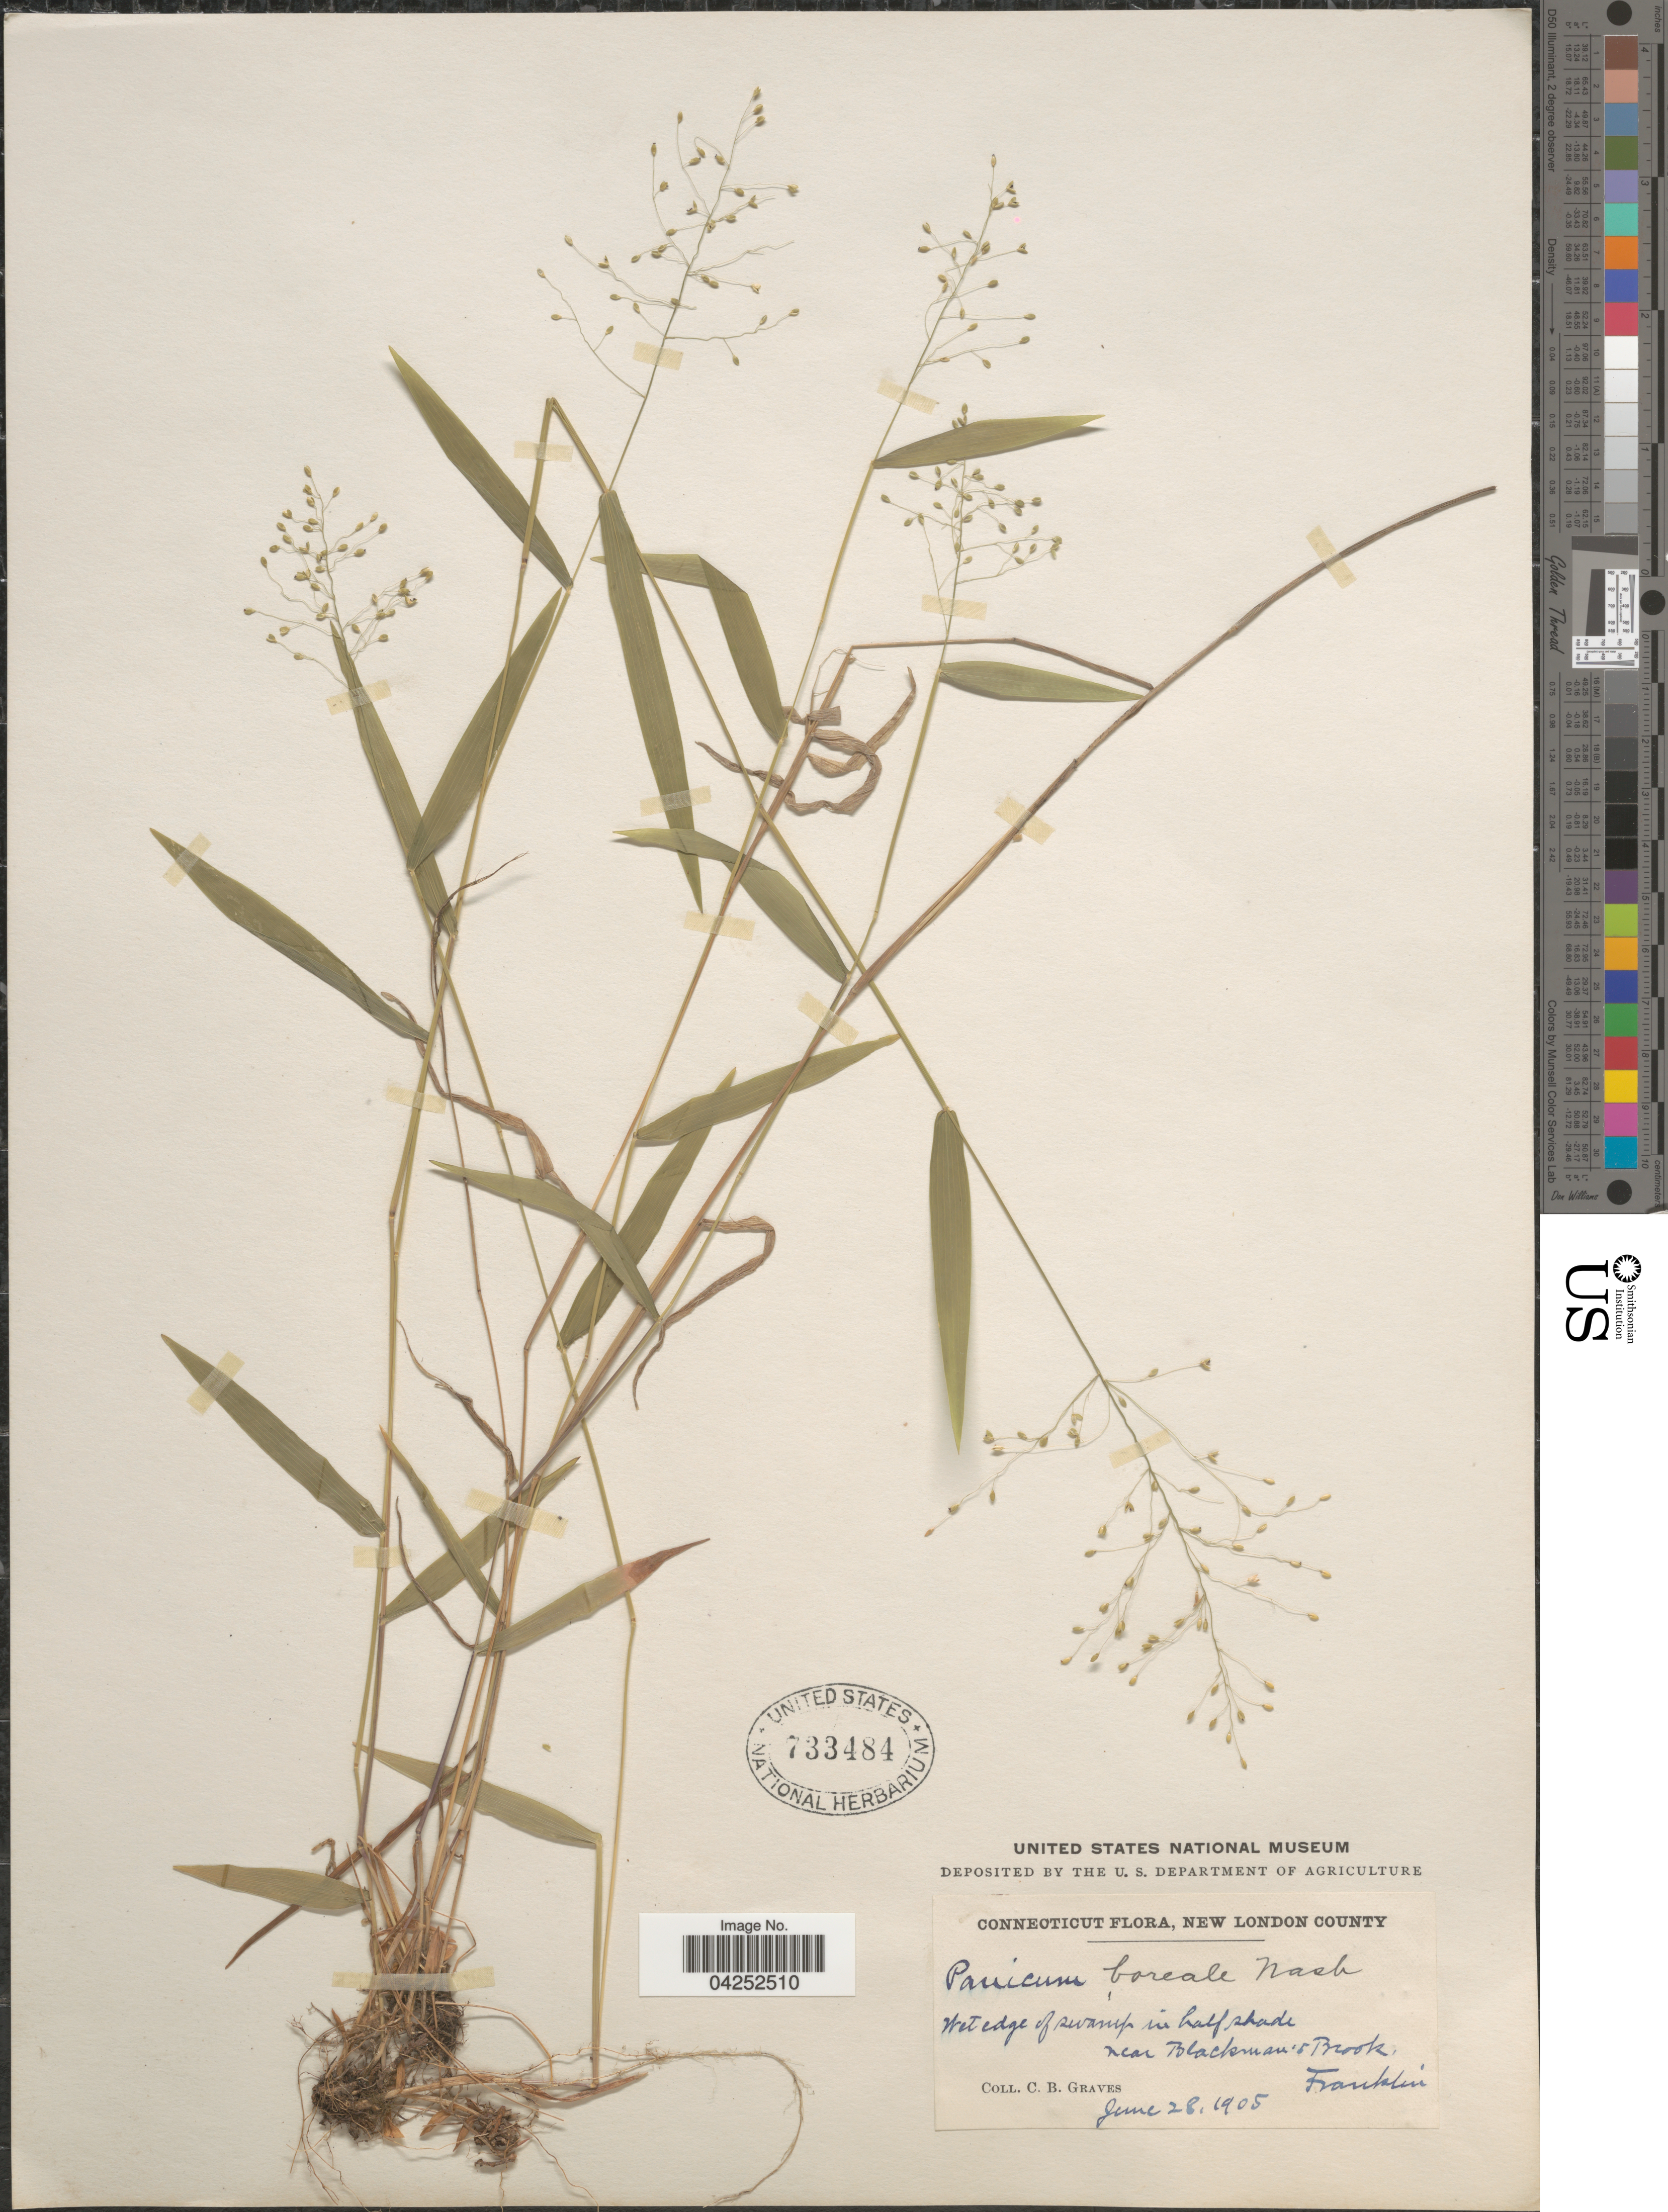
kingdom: Plantae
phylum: Tracheophyta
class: Liliopsida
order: Poales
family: Poaceae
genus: Dichanthelium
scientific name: Dichanthelium boreale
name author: (Nash) Freckmann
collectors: C. Graves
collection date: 1905-06-28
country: United States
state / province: Connecticut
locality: New London County. Wet edge swamp in half shade near Blackman's Brook, Franklin.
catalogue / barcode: US 733484